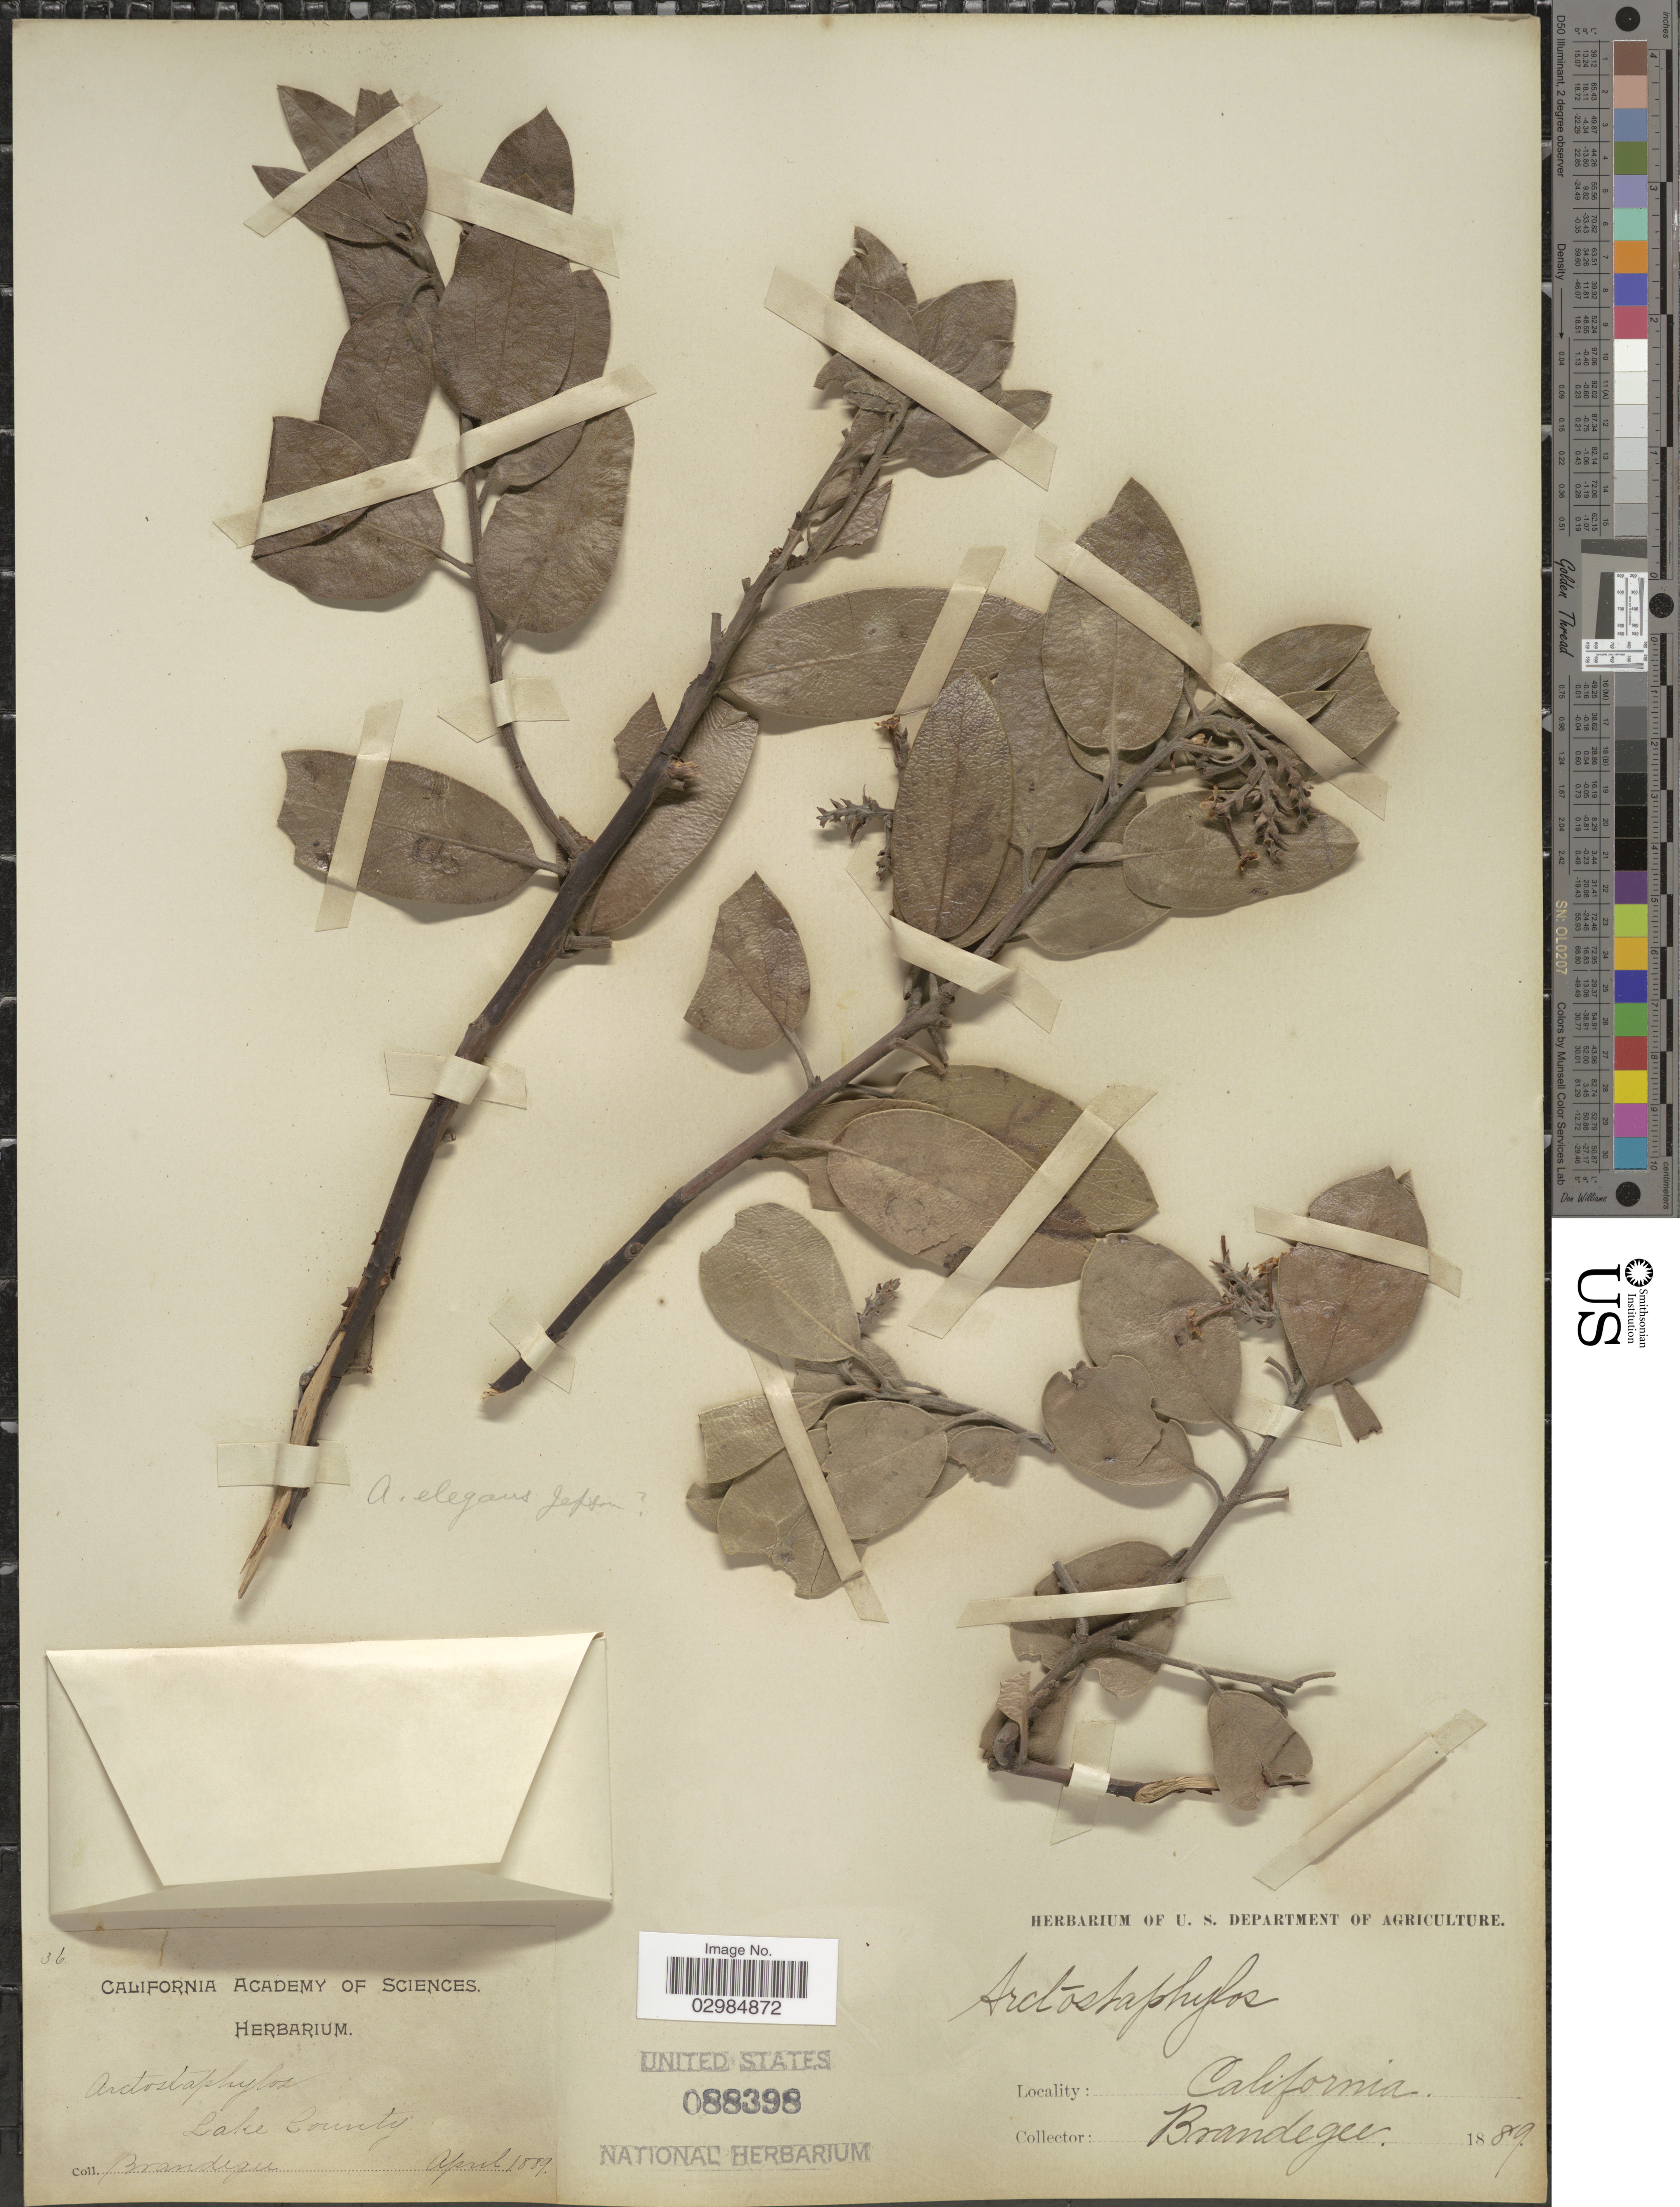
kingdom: Plantae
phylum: Tracheophyta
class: Magnoliopsida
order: Ericales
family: Ericaceae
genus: Arctostaphylos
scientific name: Arctostaphylos tomentosa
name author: (Pursh) Lindl.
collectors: -- Brandegee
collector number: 36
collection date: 1889-04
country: United States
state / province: California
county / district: Lake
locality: Lake County.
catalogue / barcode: US 88398